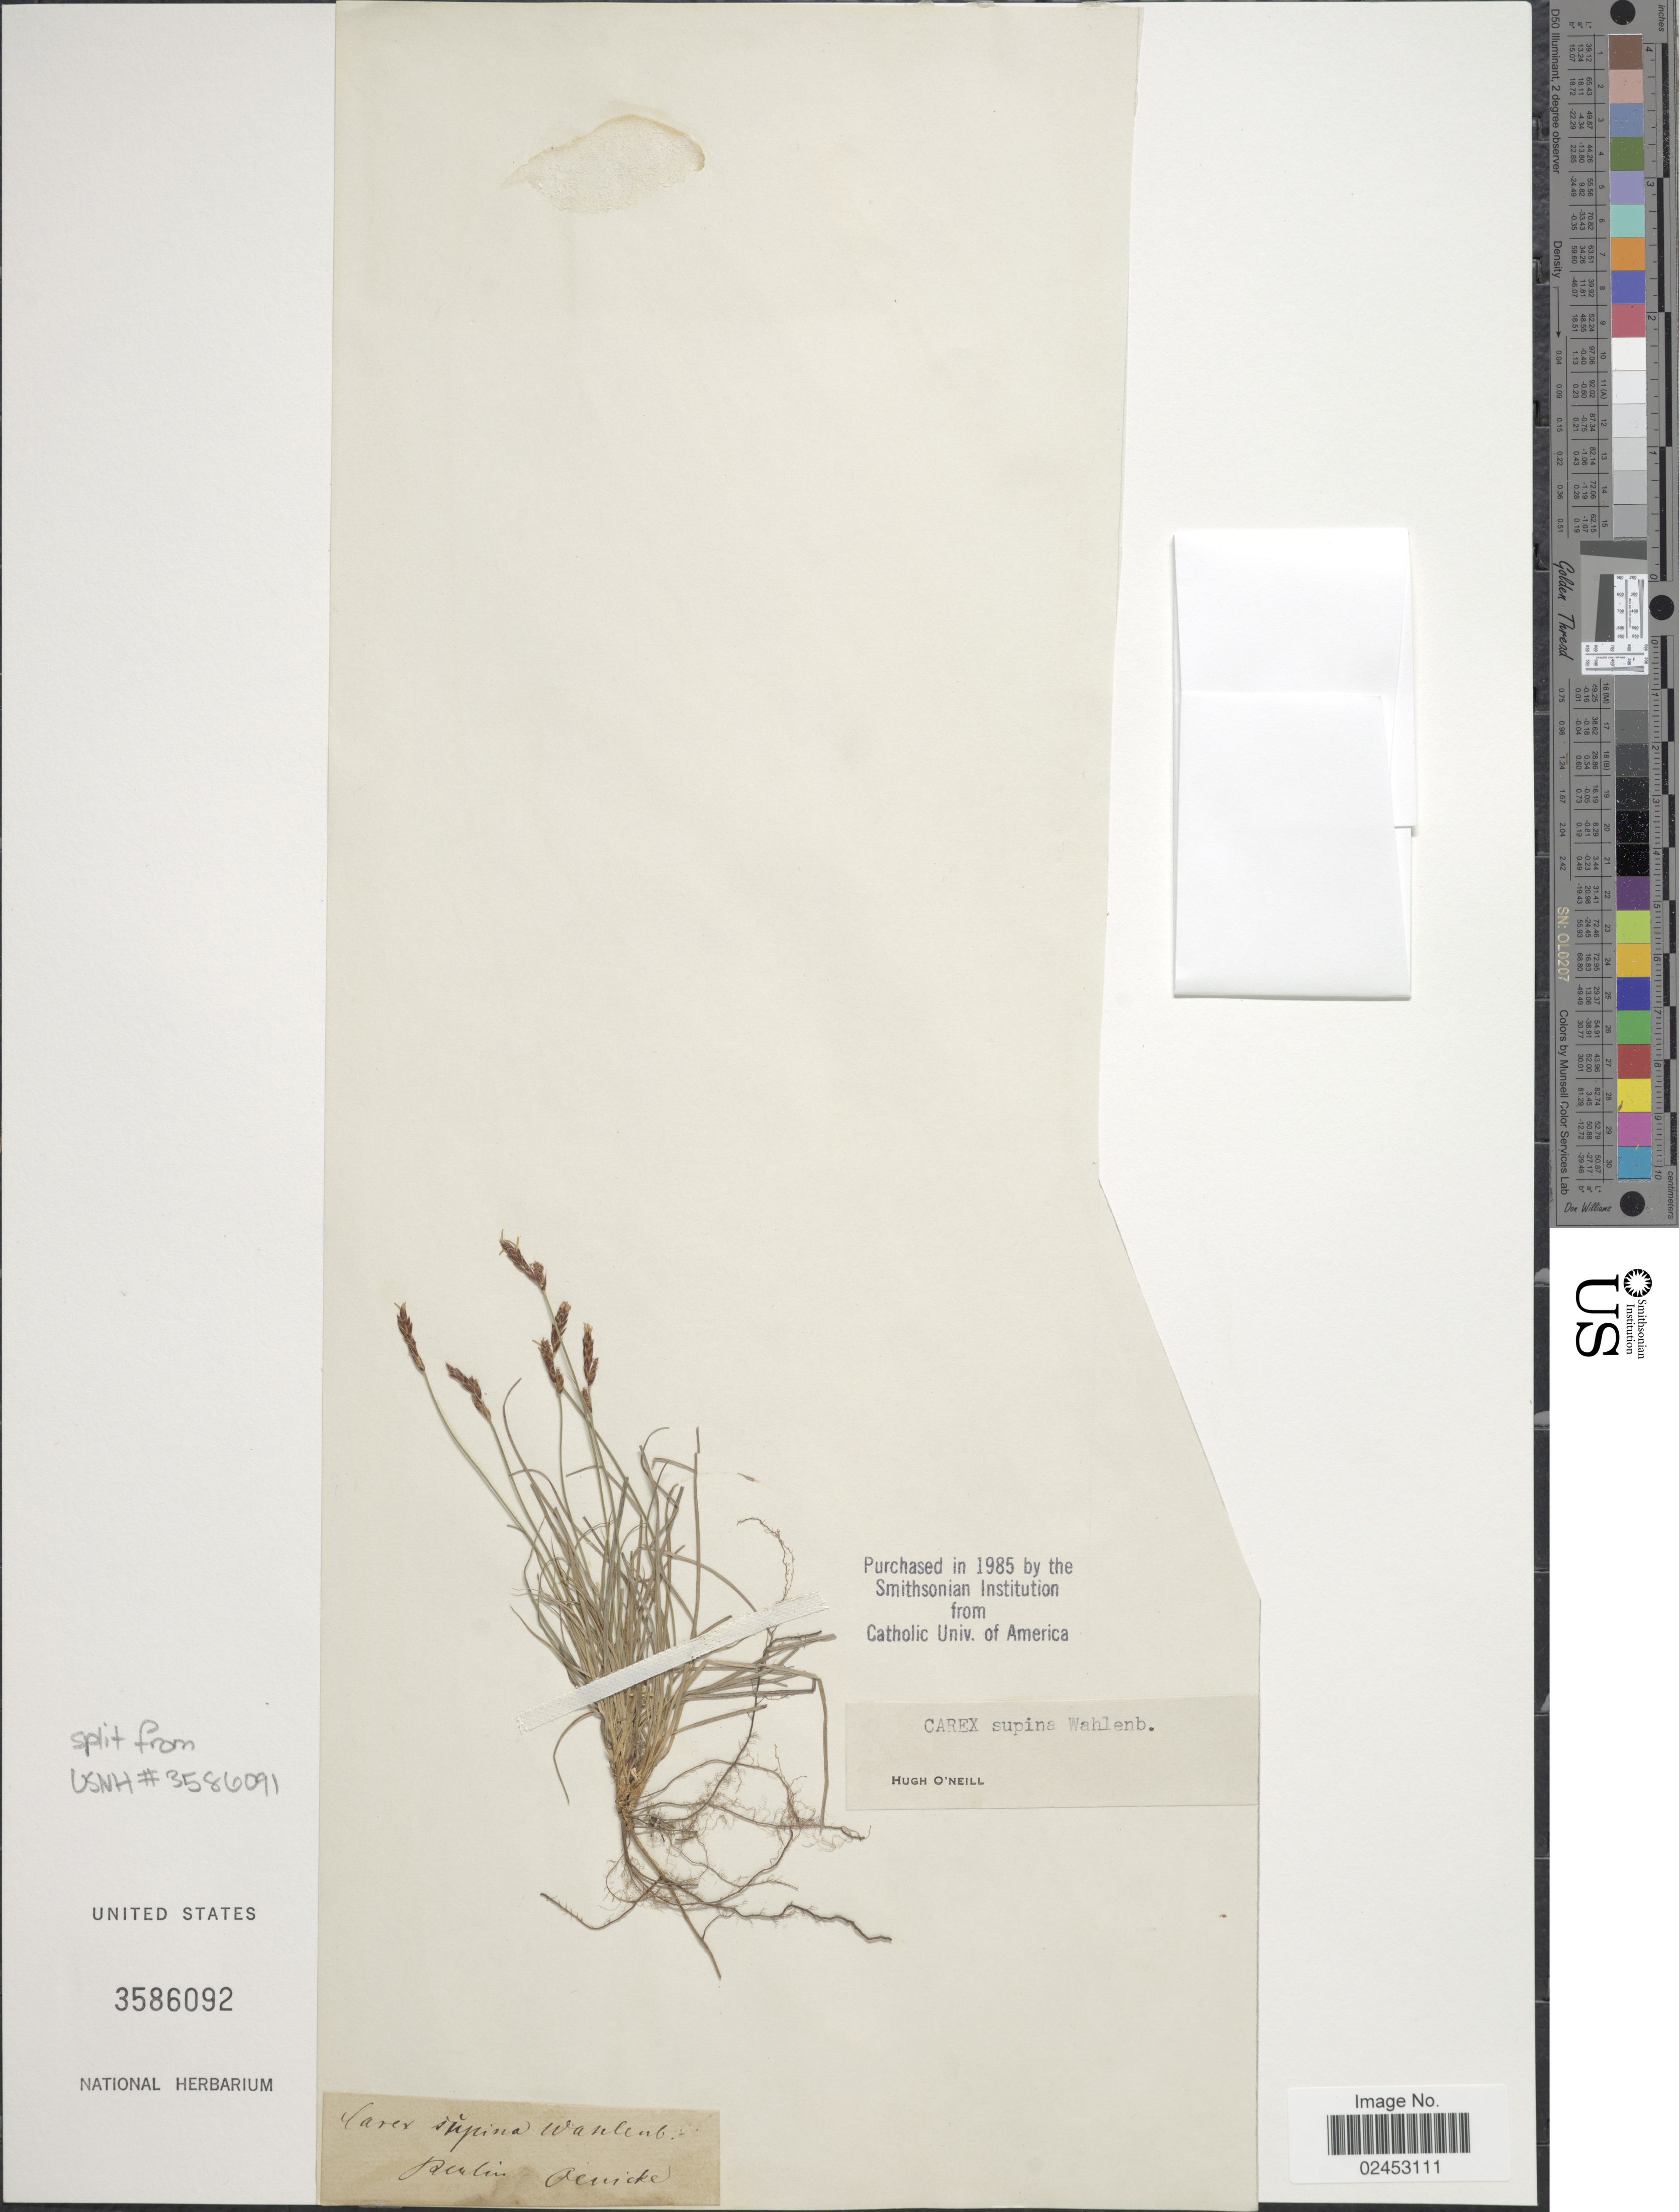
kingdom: Plantae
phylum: Tracheophyta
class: Liliopsida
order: Poales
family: Cyperaceae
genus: Carex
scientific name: Carex supina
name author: Willd. ex Wahlenb.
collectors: Reincke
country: Germany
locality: Berlin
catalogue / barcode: US 3586092